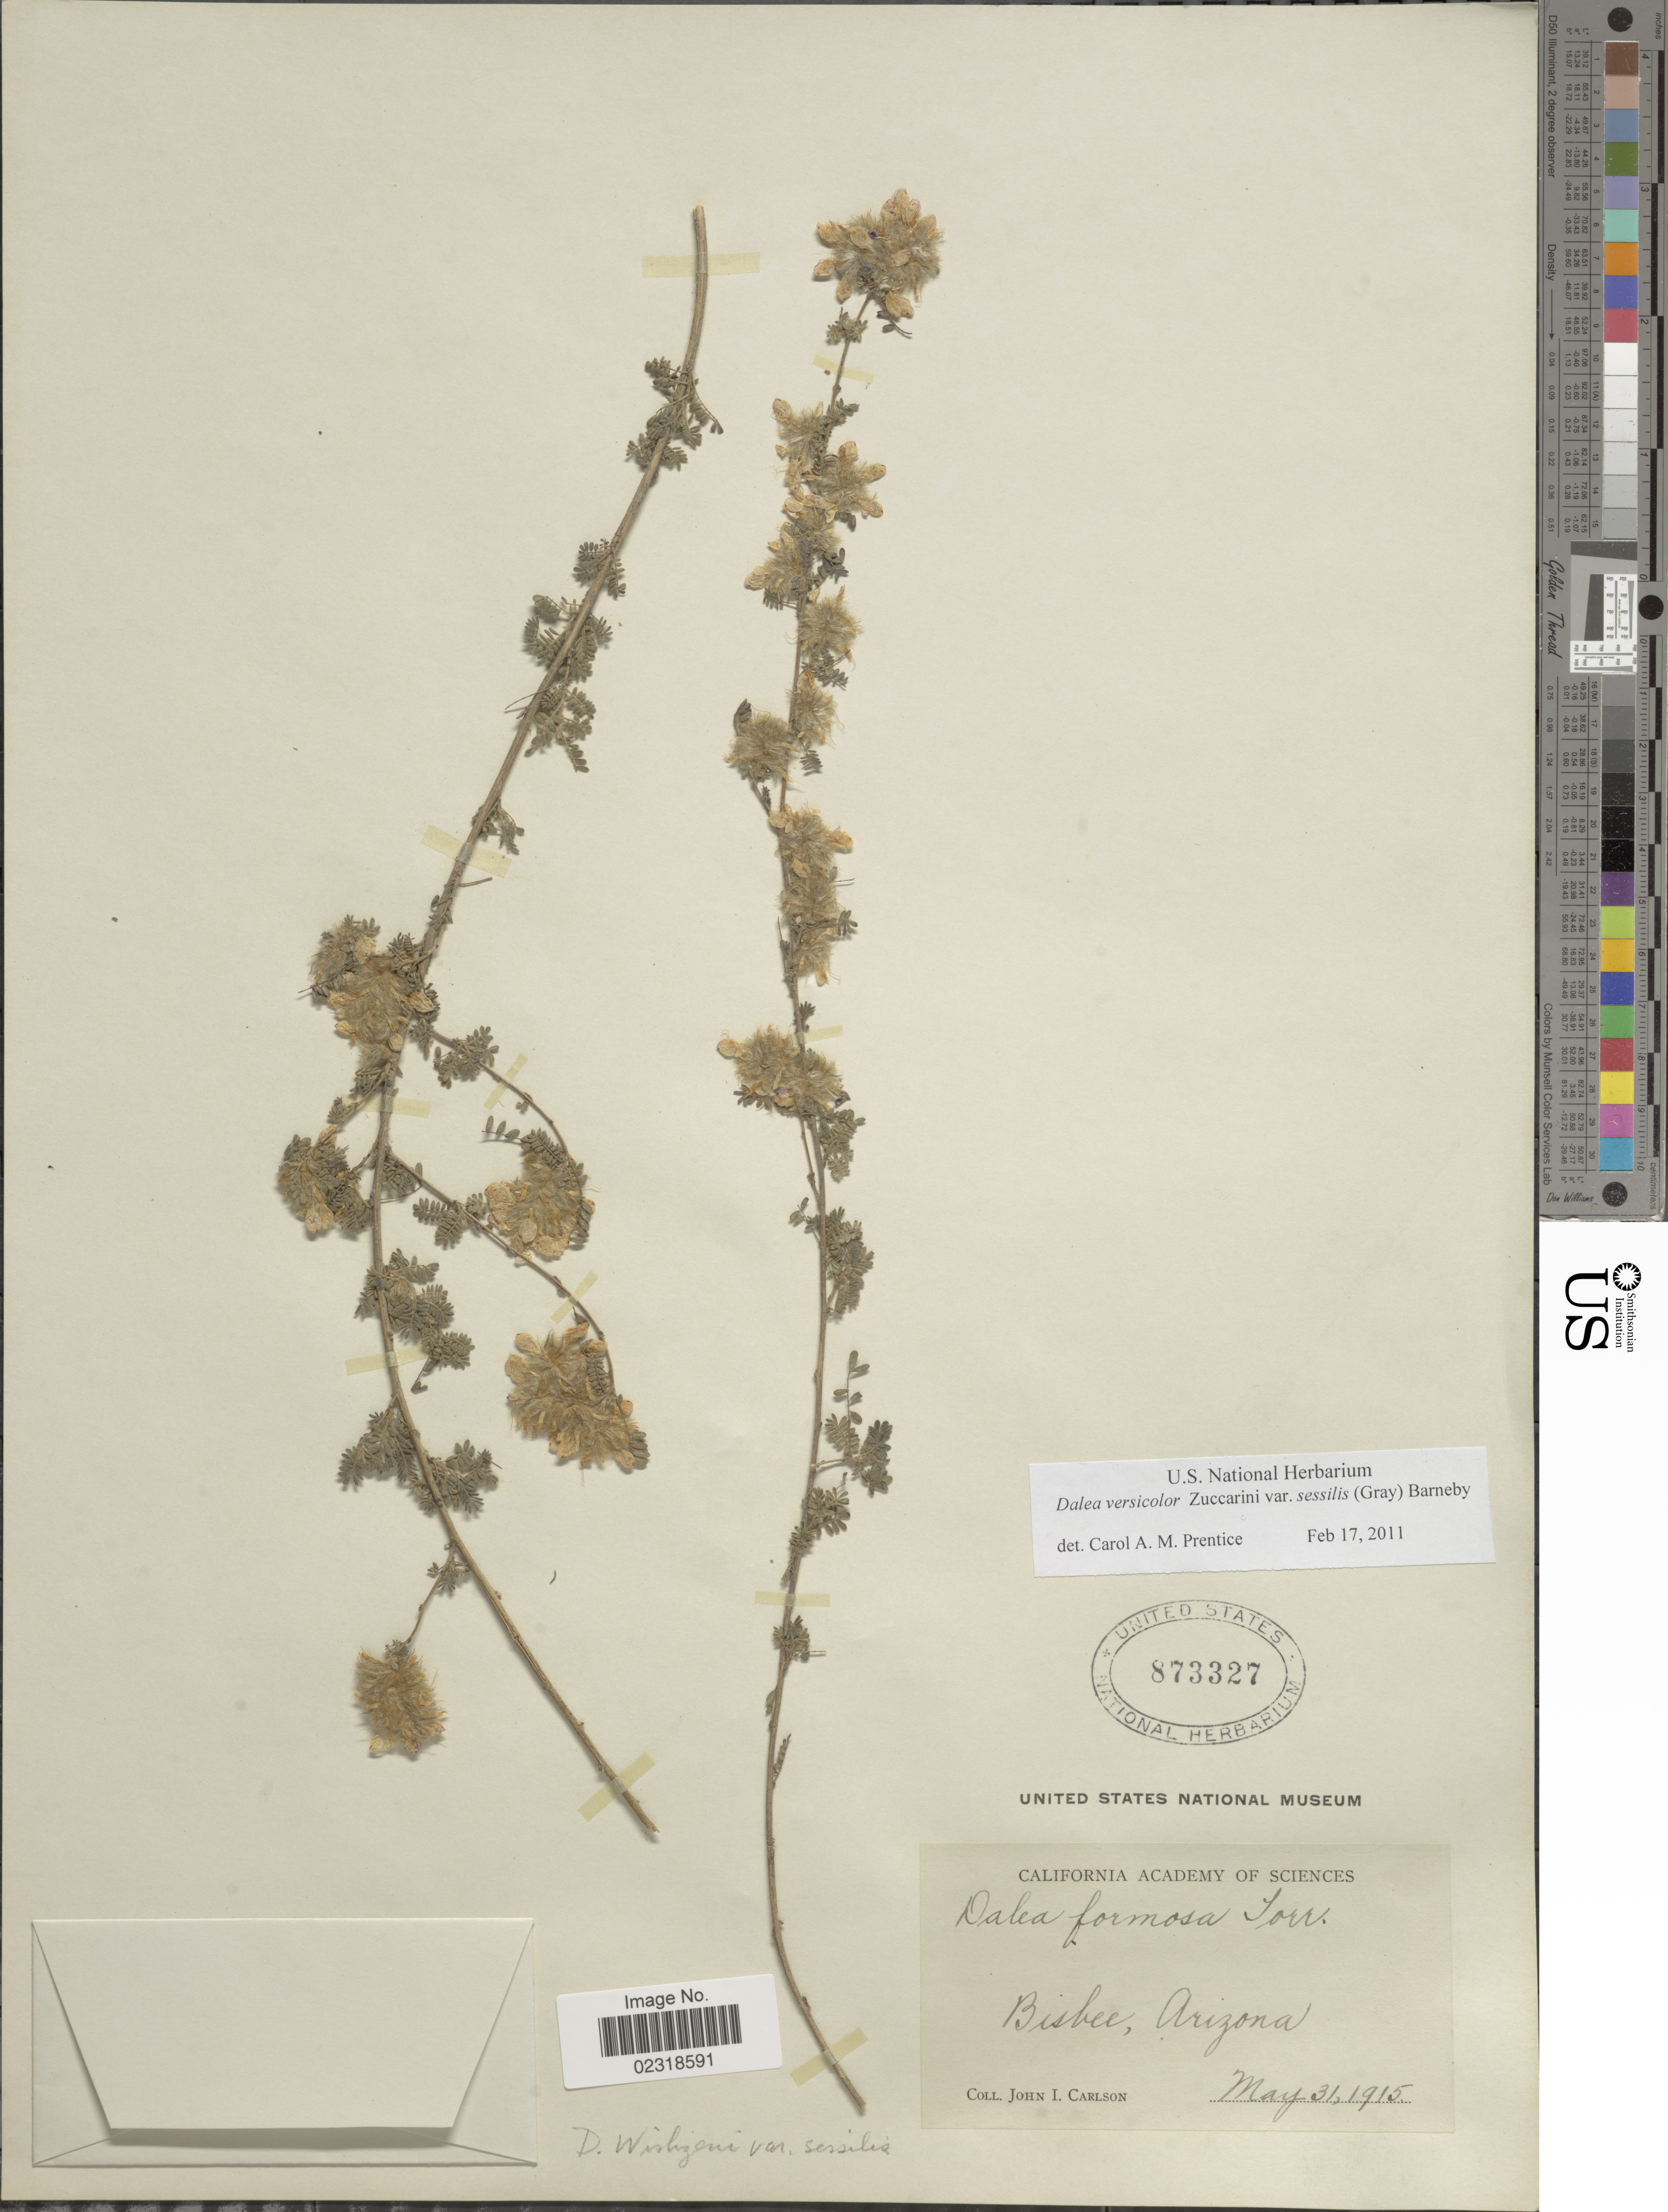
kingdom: Plantae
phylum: Tracheophyta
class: Magnoliopsida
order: Fabales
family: Fabaceae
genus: Dalea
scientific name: Dalea versicolor var. sessilis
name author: Zucc.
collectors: J. Carlson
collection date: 1915-05-31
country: United States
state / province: Arizona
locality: Bisbee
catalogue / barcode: US 873327